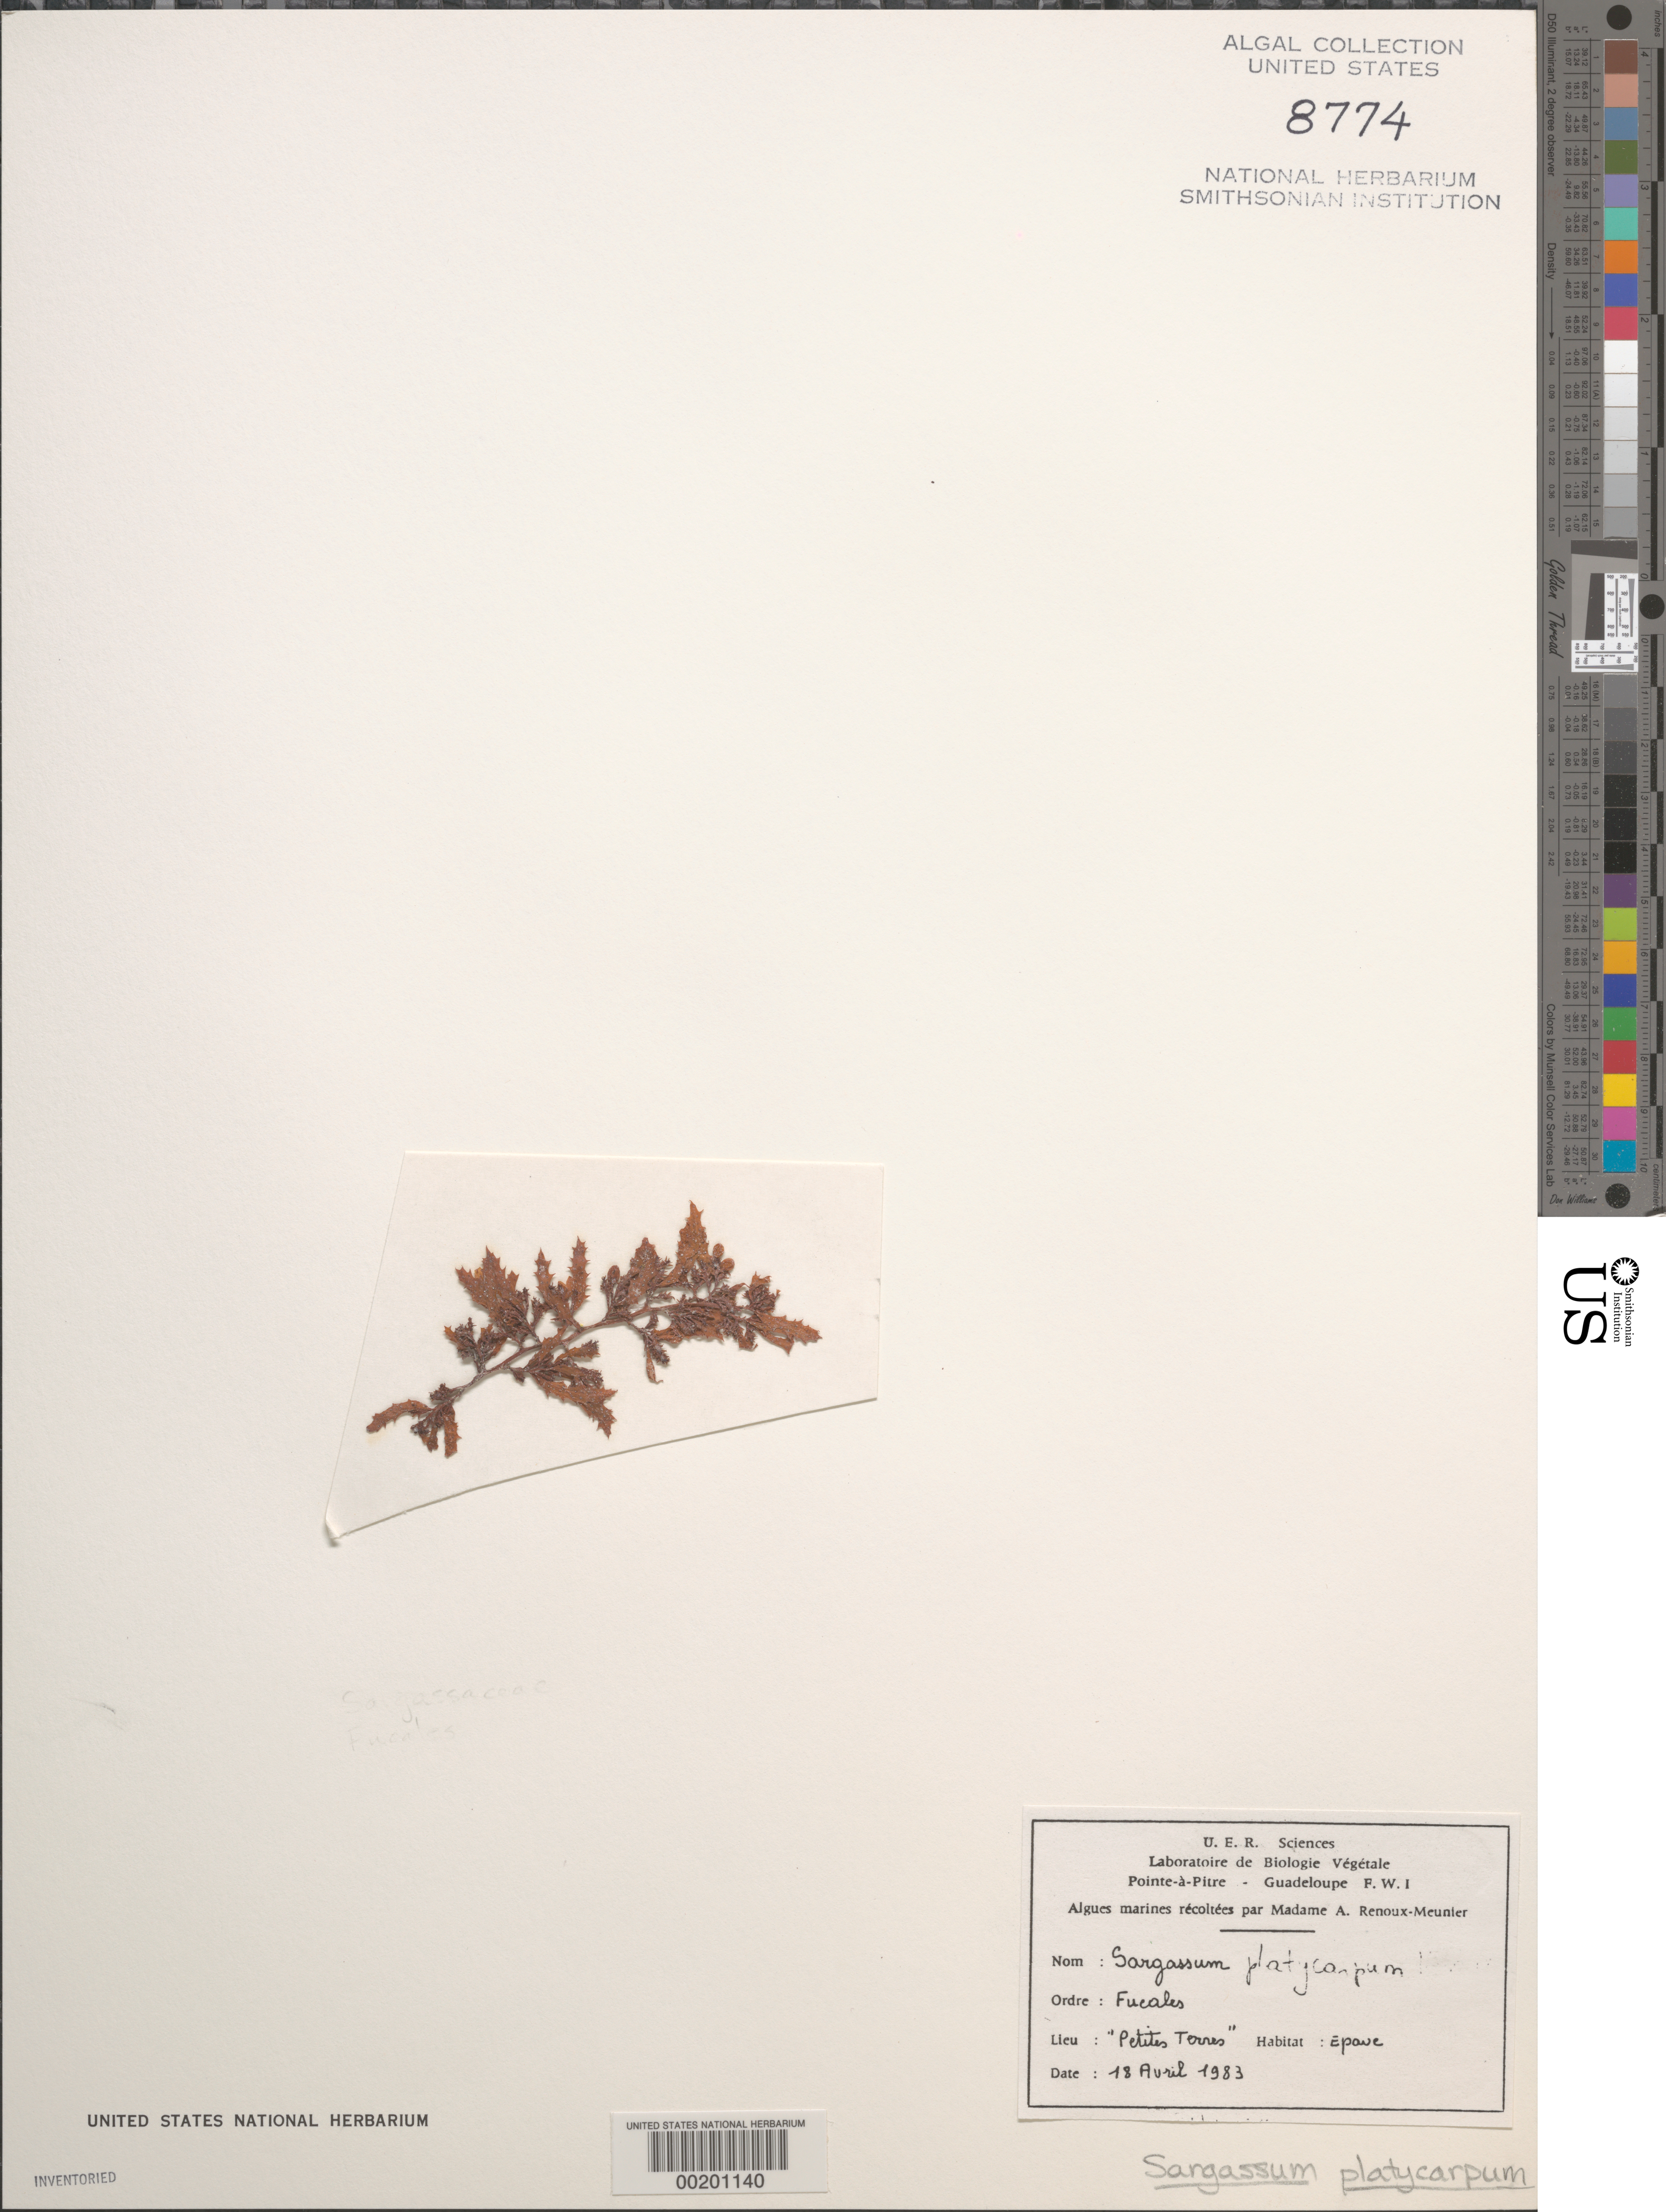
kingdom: Chromista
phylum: Ochrophyta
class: Phaeophyceae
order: Fucales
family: Sargassaceae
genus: Sargassum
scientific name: Sargassum platycarpum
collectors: A. Renoux-Meunier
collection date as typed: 18 Apr 1983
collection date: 1983-04-18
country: Guadeloupe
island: Petite Terre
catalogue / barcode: US 8774